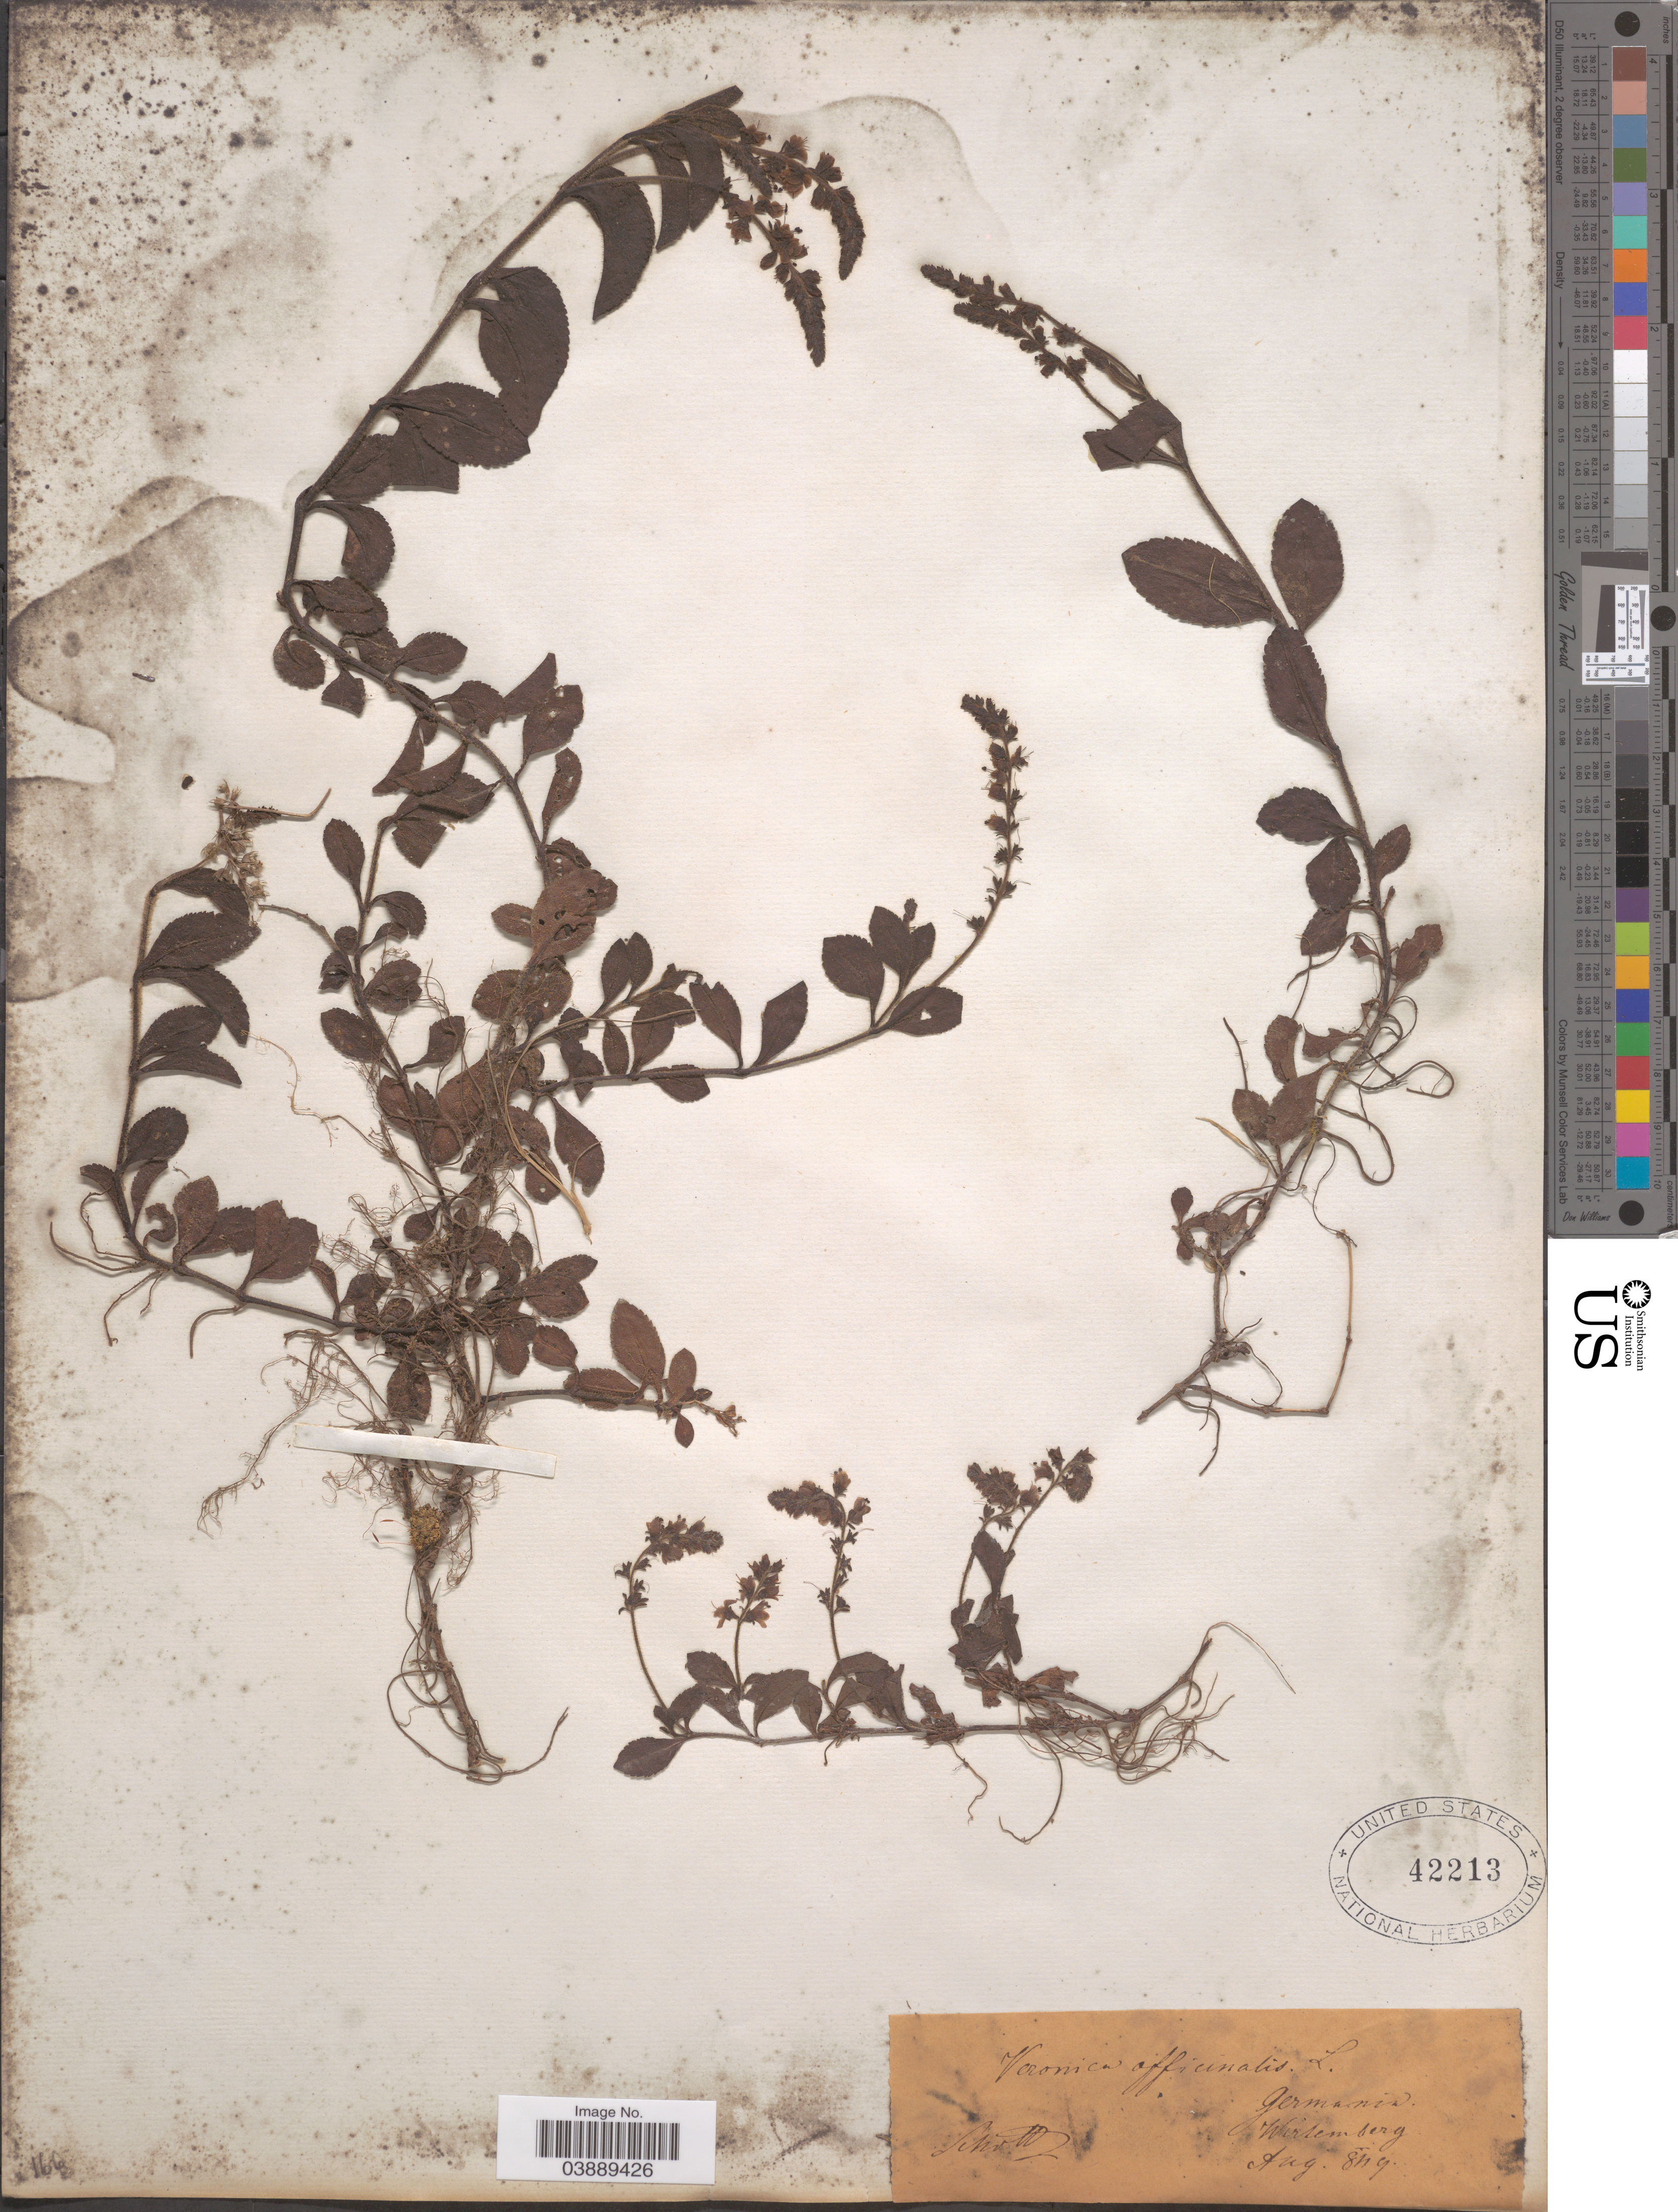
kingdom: Plantae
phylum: Tracheophyta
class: Magnoliopsida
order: Lamiales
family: Plantaginaceae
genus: Veronica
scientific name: Veronica officinalis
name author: L.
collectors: -. Schottz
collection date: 1849-08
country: Germany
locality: Wirtemberg.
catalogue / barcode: US 42213